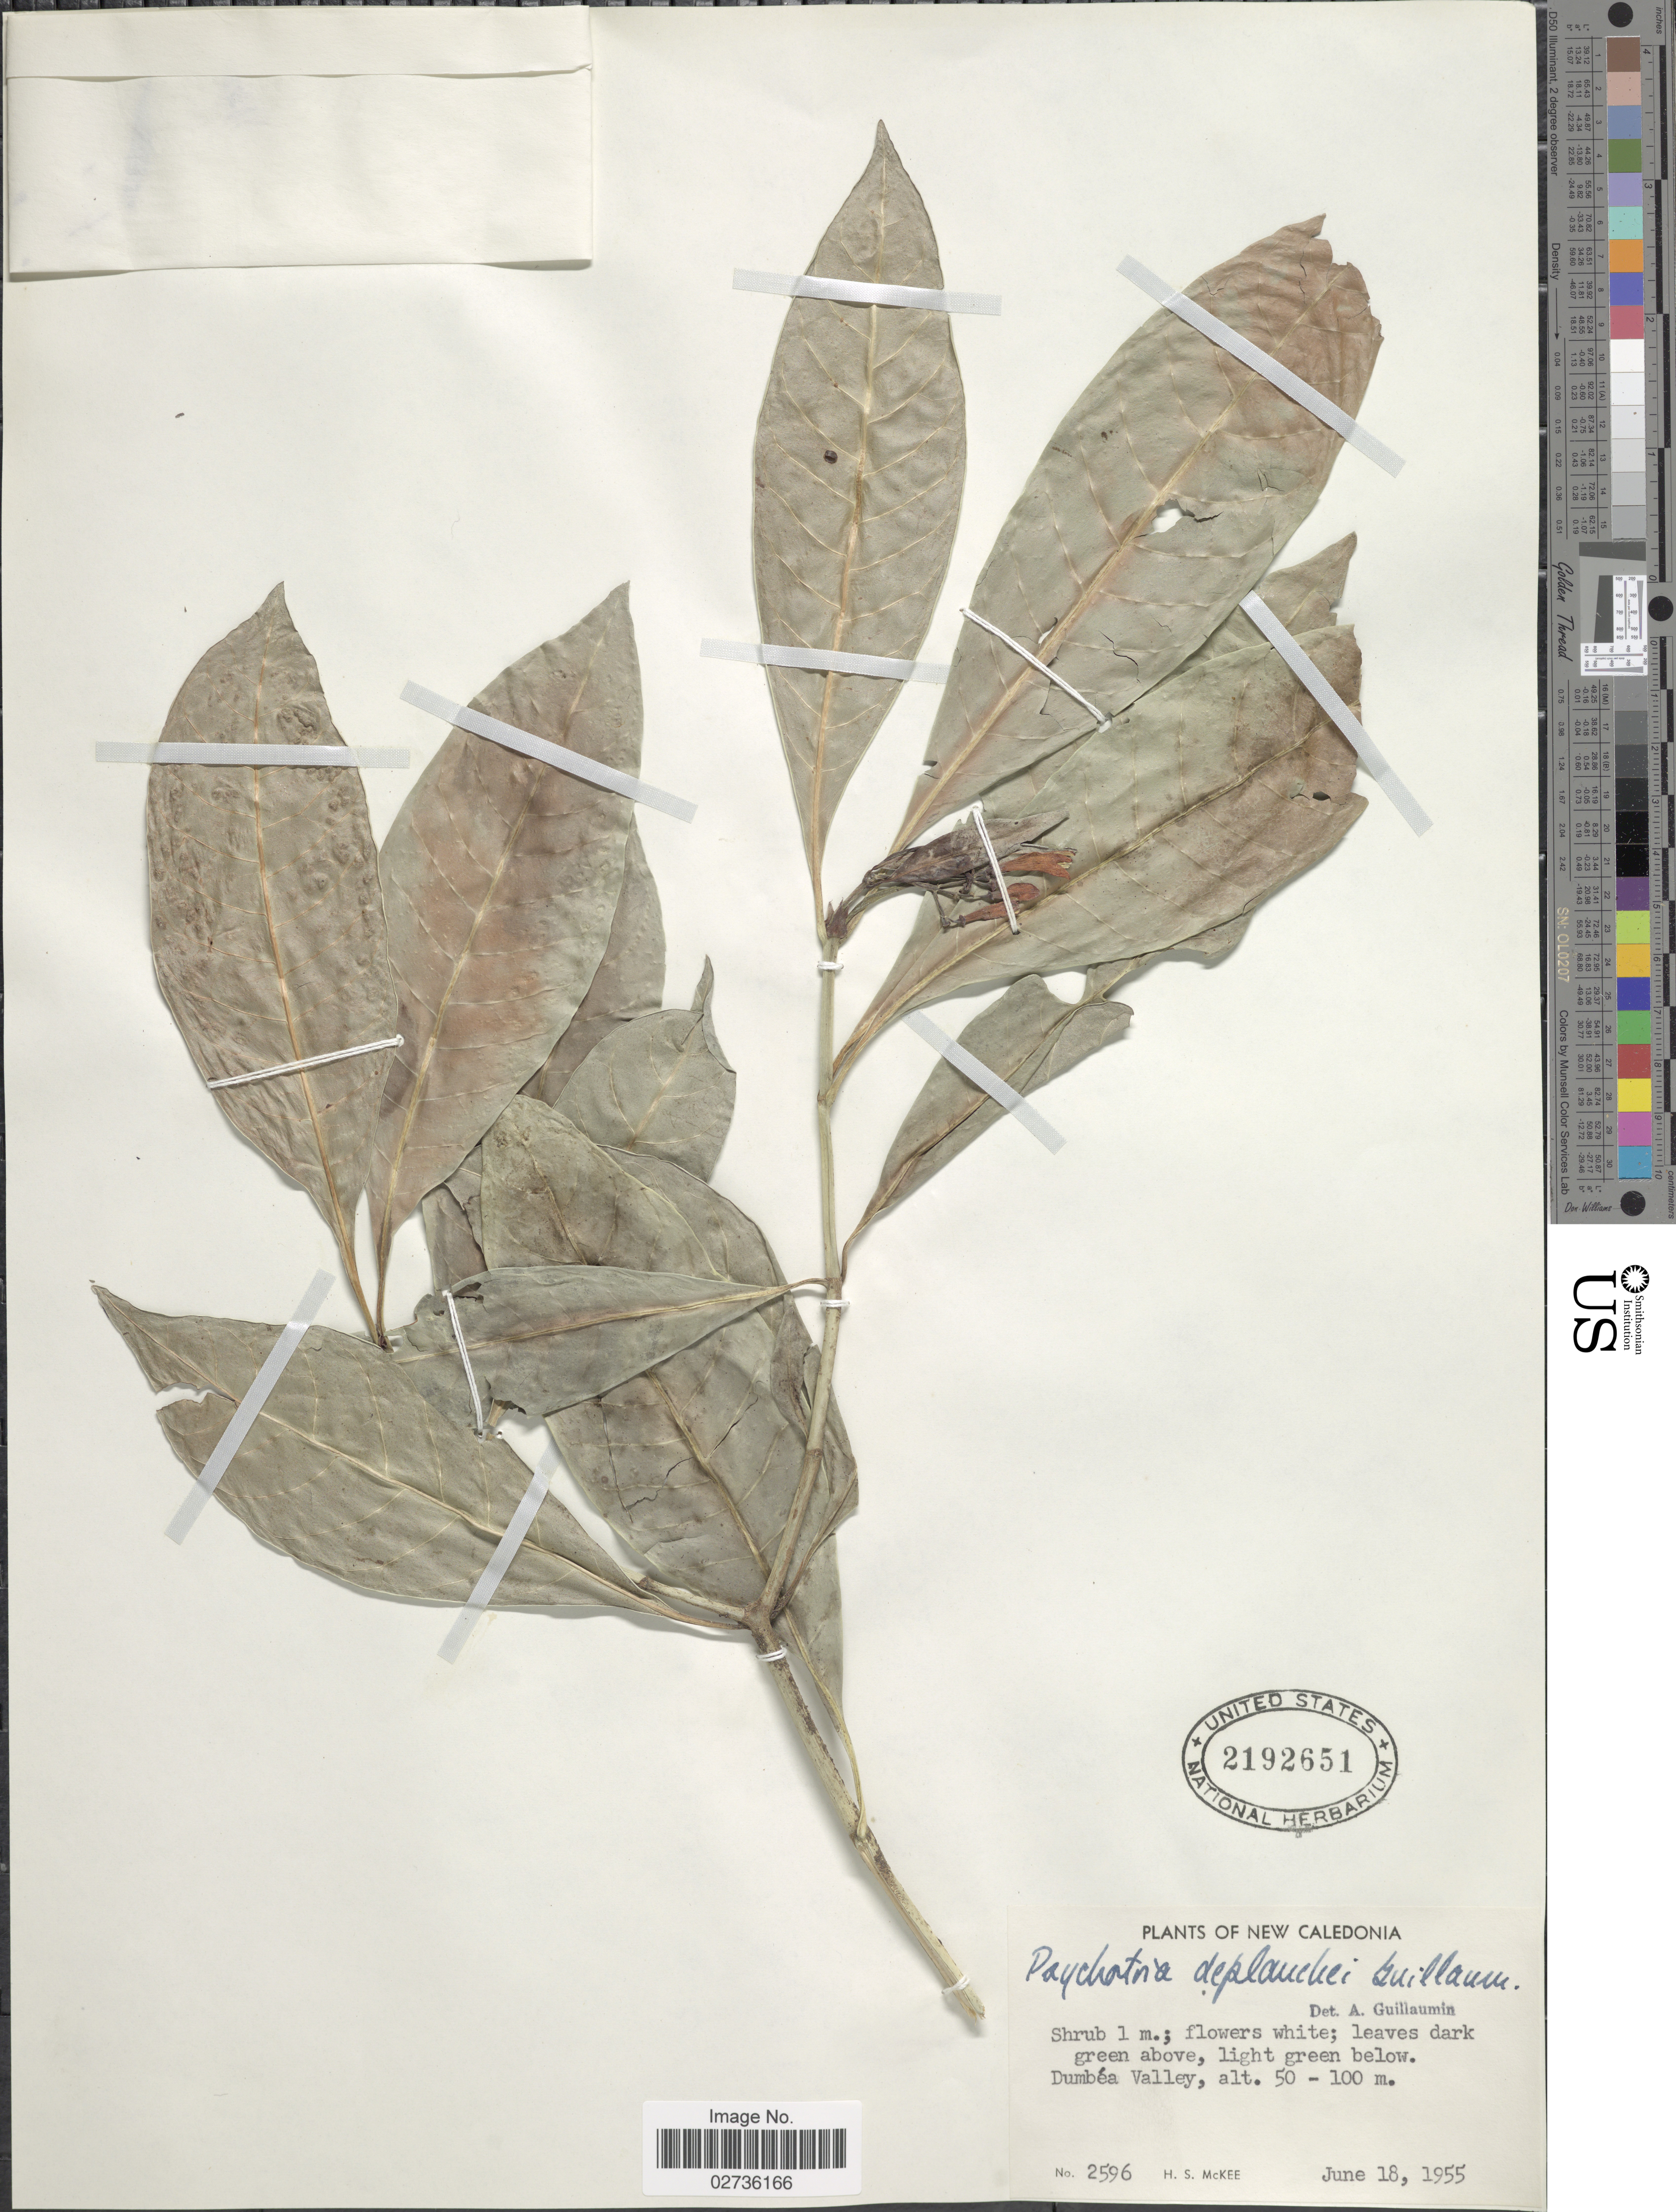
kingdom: Plantae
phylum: Tracheophyta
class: Magnoliopsida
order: Gentianales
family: Rubiaceae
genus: Psychotria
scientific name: Psychotria deplanchei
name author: (Beauvis.) Guillaumin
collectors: H. S. McKee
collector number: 2596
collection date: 1955-06-18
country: New Caledonia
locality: Dumbéa Valley.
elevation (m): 50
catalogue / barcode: US 2192651